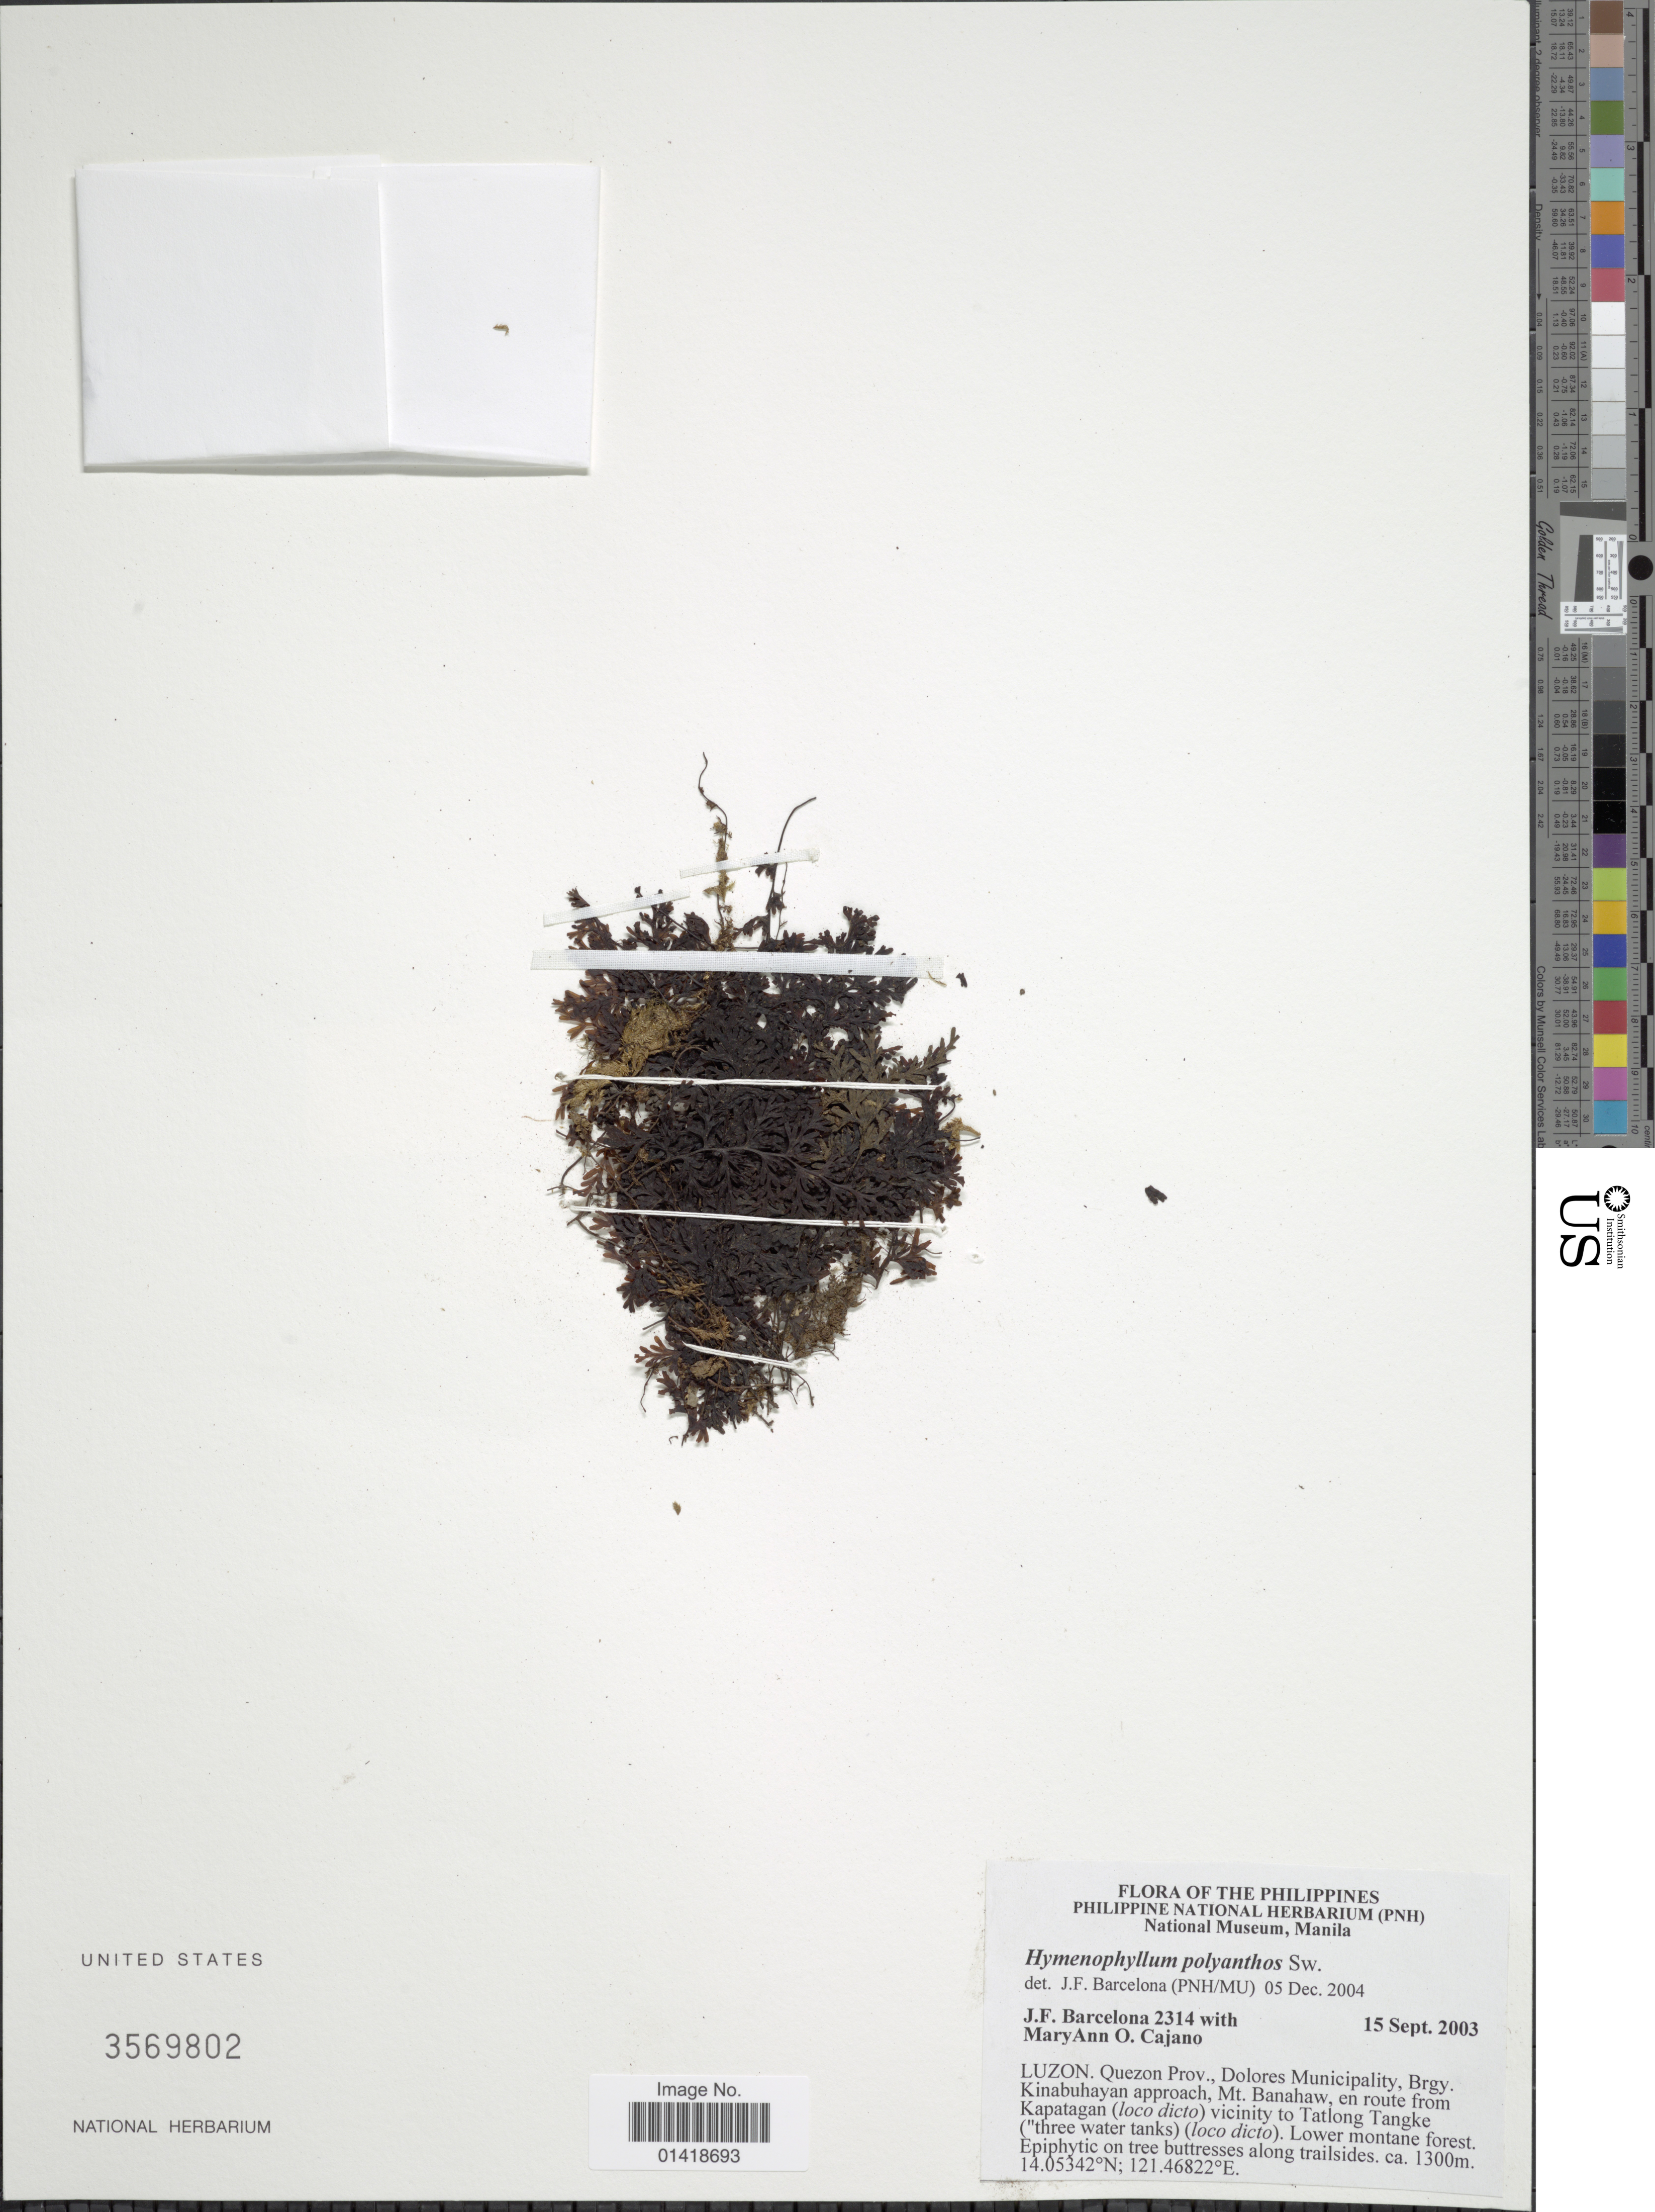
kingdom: Plantae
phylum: Tracheophyta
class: Polypodiopsida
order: Hymenophyllales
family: Hymenophyllaceae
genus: Hymenophyllum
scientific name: Hymenophyllum polyanthos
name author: (Sw.) Sw.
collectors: J. F. Barcelona & M. Cajano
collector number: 2314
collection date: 2003-09-15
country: Philippines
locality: The Philippines. Luzon. Quezon Prov., Dolores Municipality, Brgy. Kinabuhayan approach, Mt. Banahaw, en route from Kapatagan (loco dicto) vicinity to Tatlong Tangke (Three water tanks) (loco dicto). Lower montane forest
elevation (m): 1300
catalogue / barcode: US 3569802